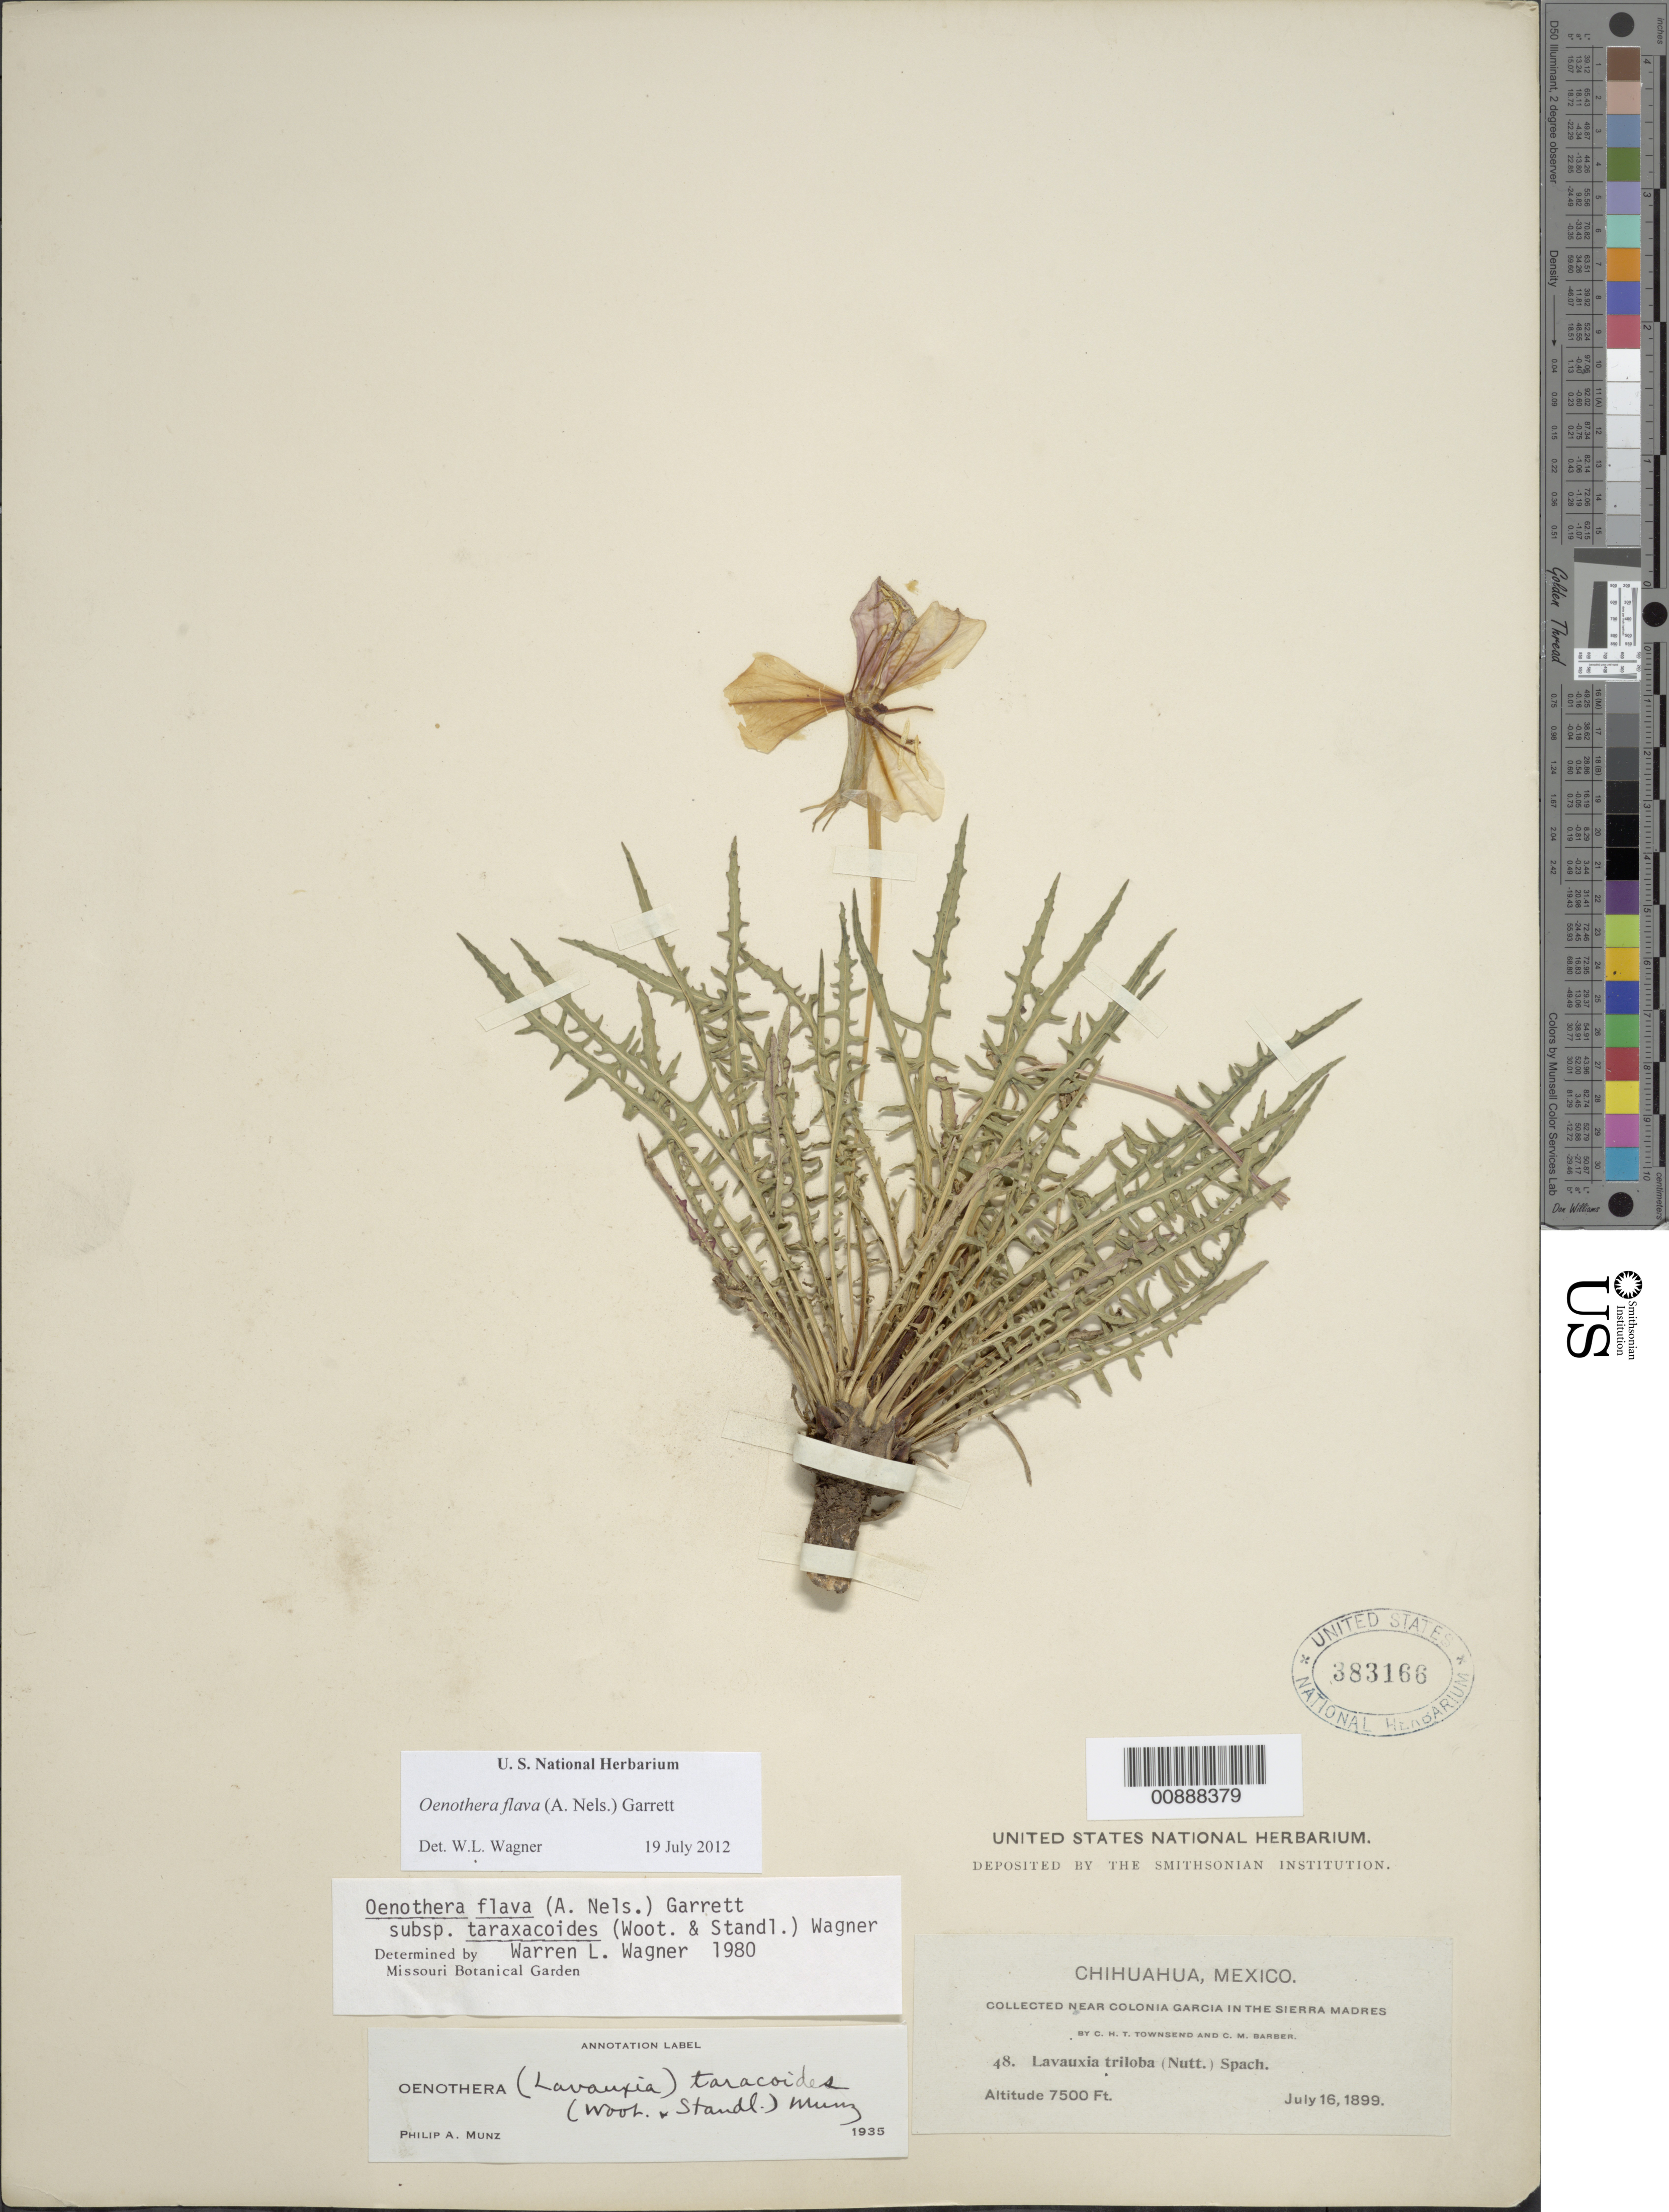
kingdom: Plantae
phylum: Tracheophyta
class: Magnoliopsida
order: Myrtales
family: Onagraceae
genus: Oenothera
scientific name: Oenothera flava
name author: (A. Nelson) Garrett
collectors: C. H. T. Townsend & C. Barber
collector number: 48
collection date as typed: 16 Jul 1899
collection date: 1899-07-16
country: Mexico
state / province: Chihuahua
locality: Near Colonia García in the Sierra Madre, Chihuahua.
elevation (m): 2286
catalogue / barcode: US 383166